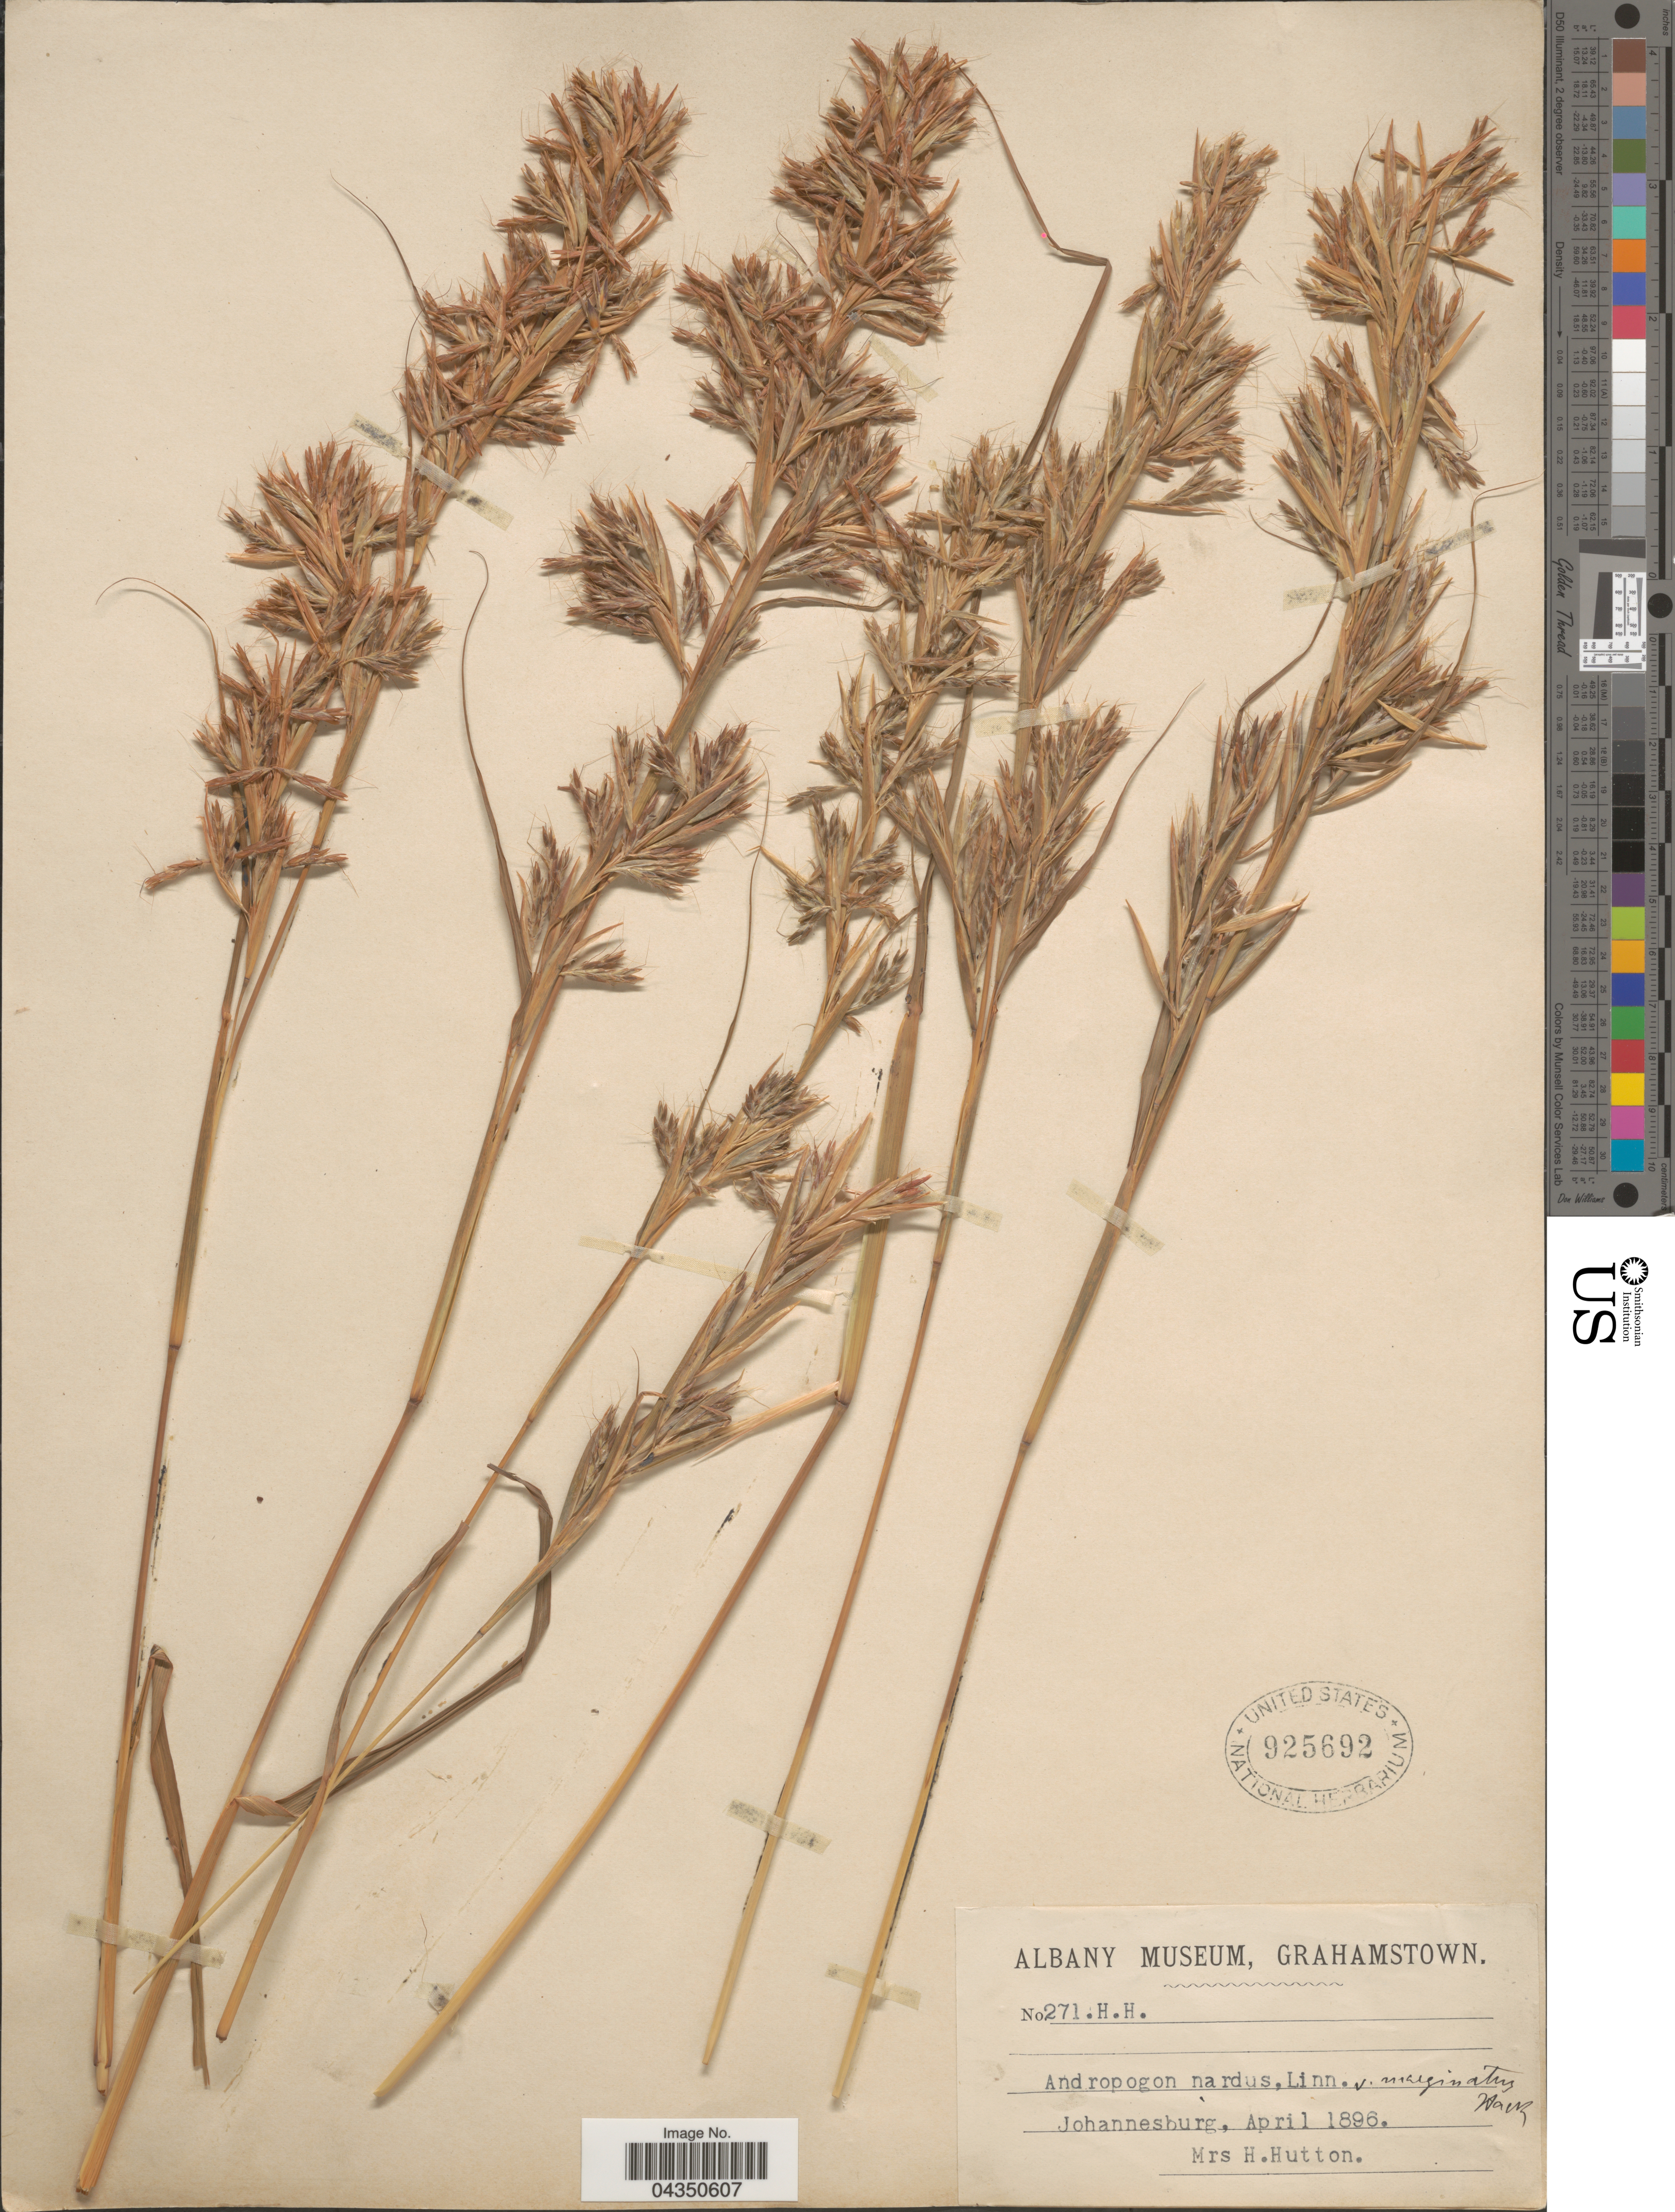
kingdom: Plantae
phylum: Tracheophyta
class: Liliopsida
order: Poales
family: Poaceae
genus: Cymbopogon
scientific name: Cymbopogon marginatus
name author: Stapf ex Burtt Davy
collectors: H. Hutton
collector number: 271HH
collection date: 1886-04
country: South Africa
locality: Johannesburg.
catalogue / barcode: US 925692